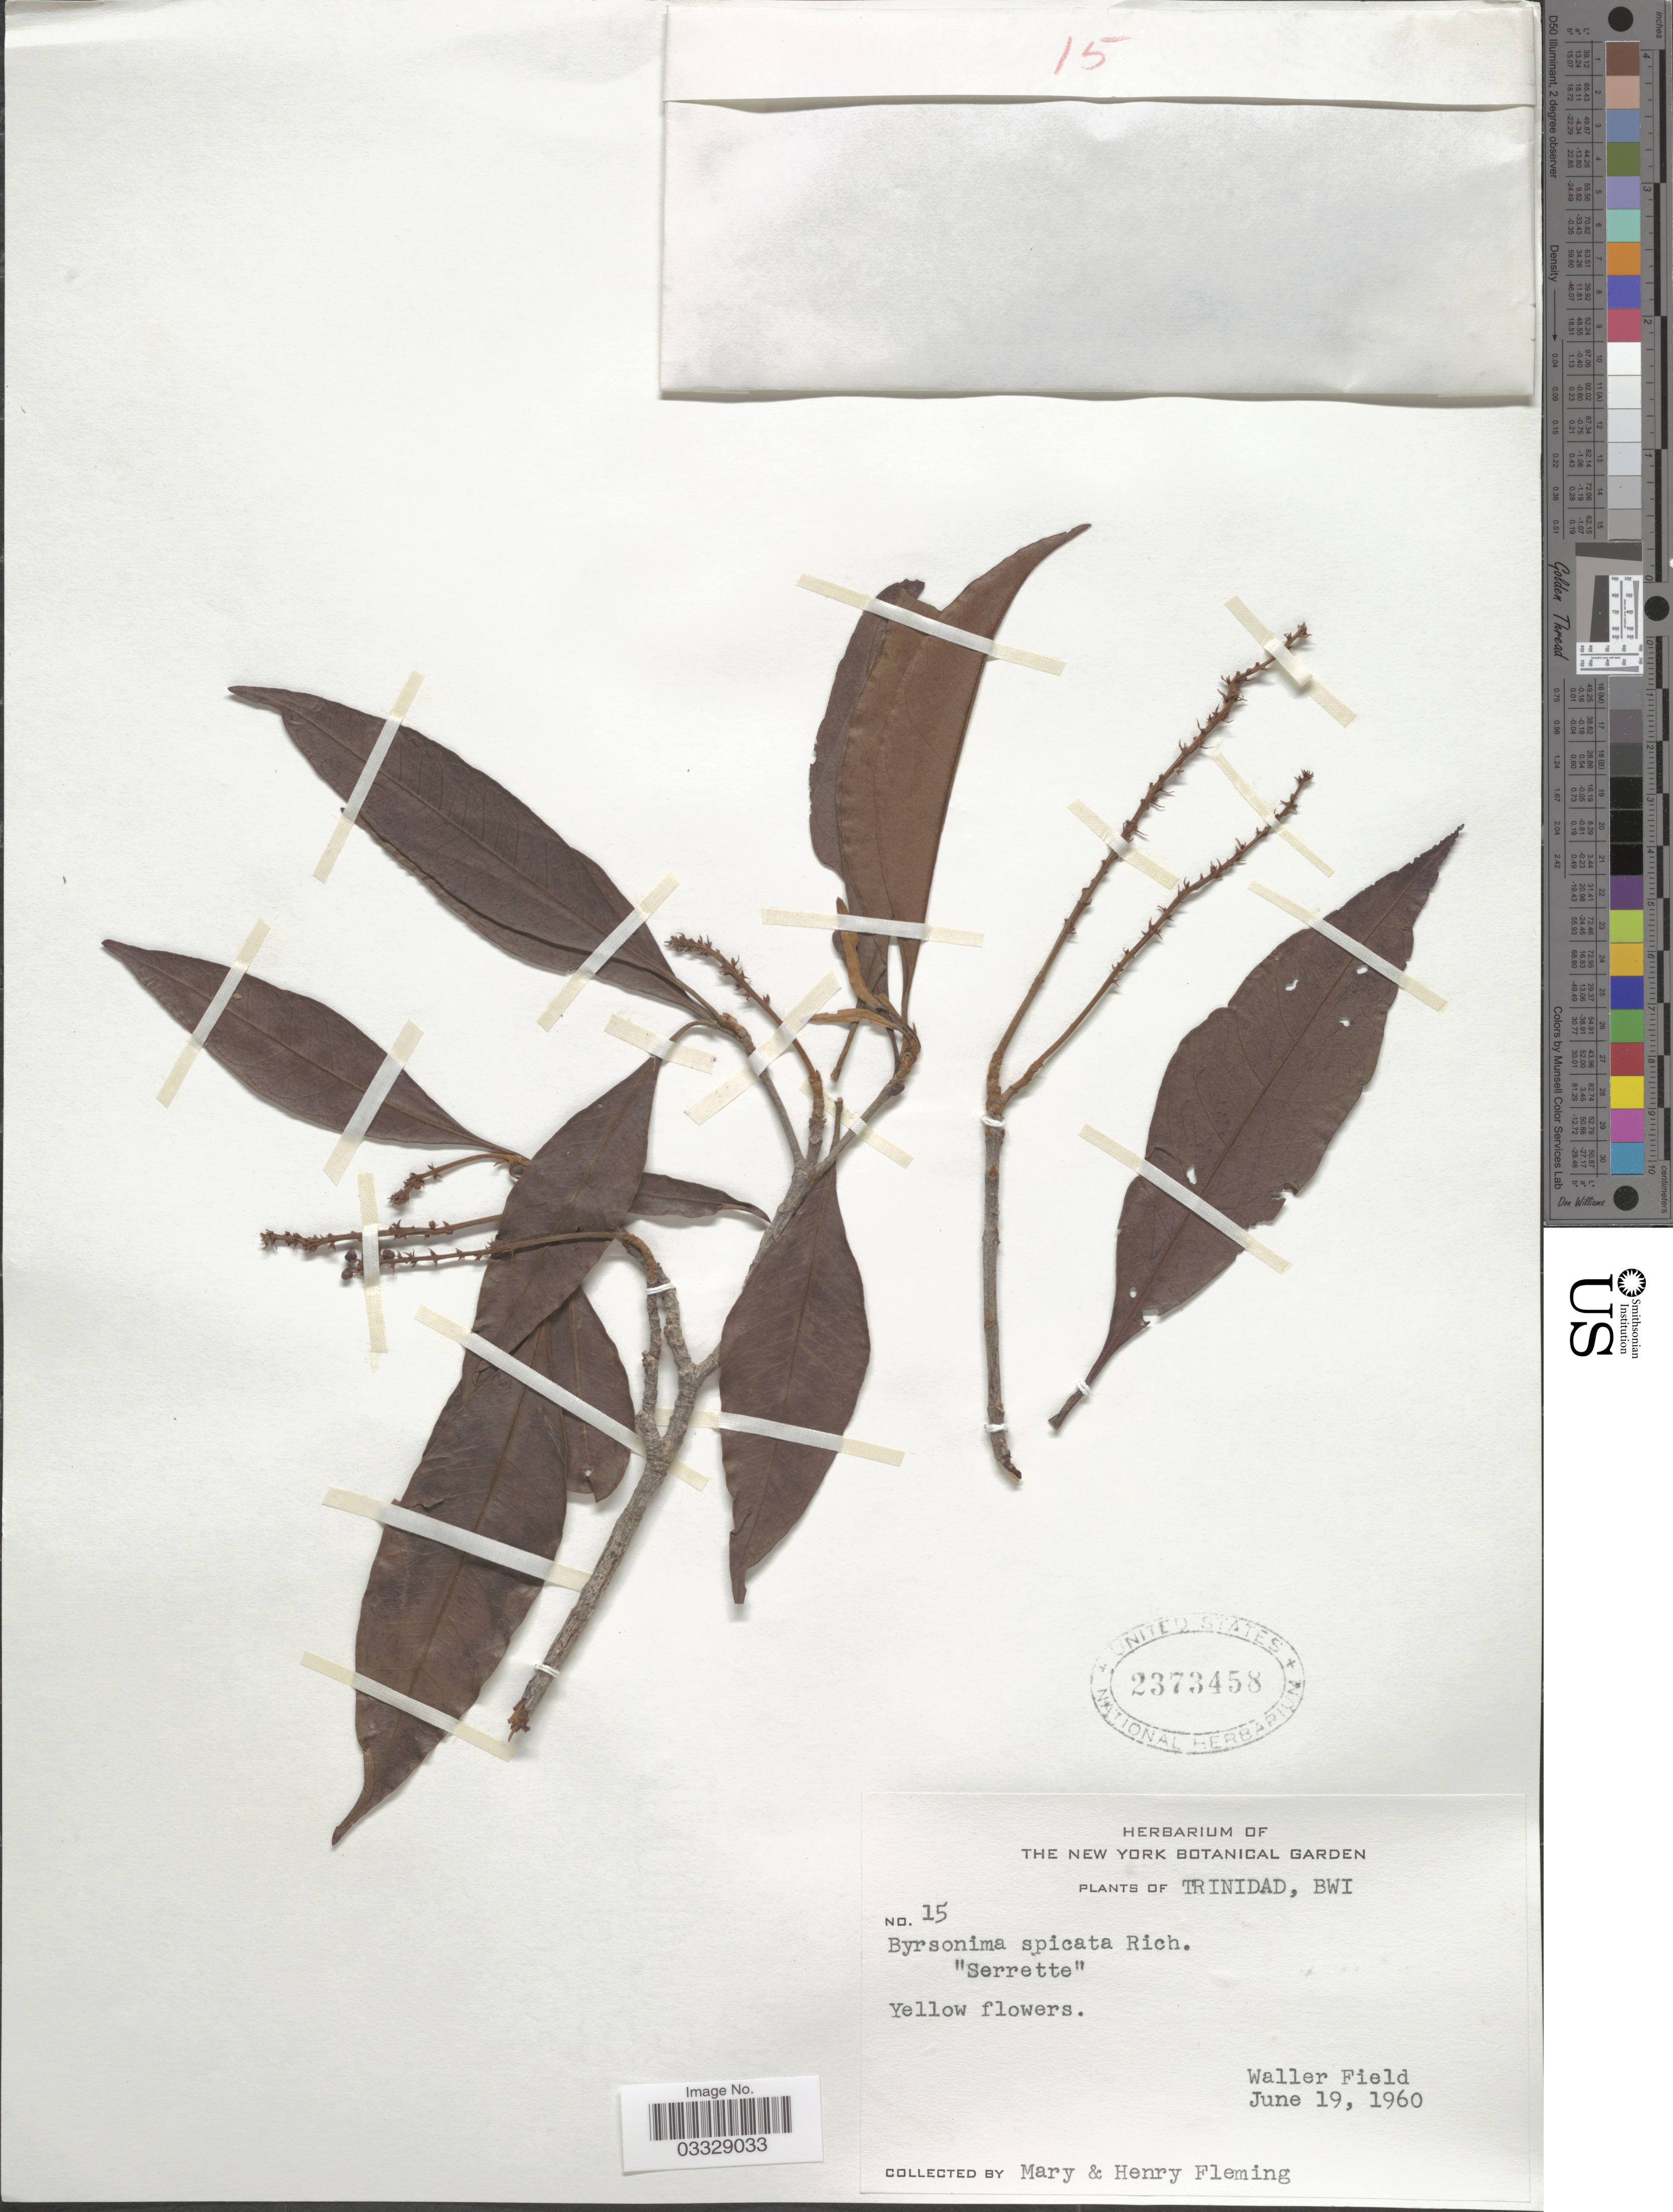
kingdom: Plantae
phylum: Tracheophyta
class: Magnoliopsida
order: Malpighiales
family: Malpighiaceae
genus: Byrsonima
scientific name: Byrsonima spicata (Cav.) DC.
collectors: M. Fleming & H. Fleming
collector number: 15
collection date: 1960-06-19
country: Trinidad and Tobago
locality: Trinidad, BWI. Waller Field.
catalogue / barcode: US 2373458